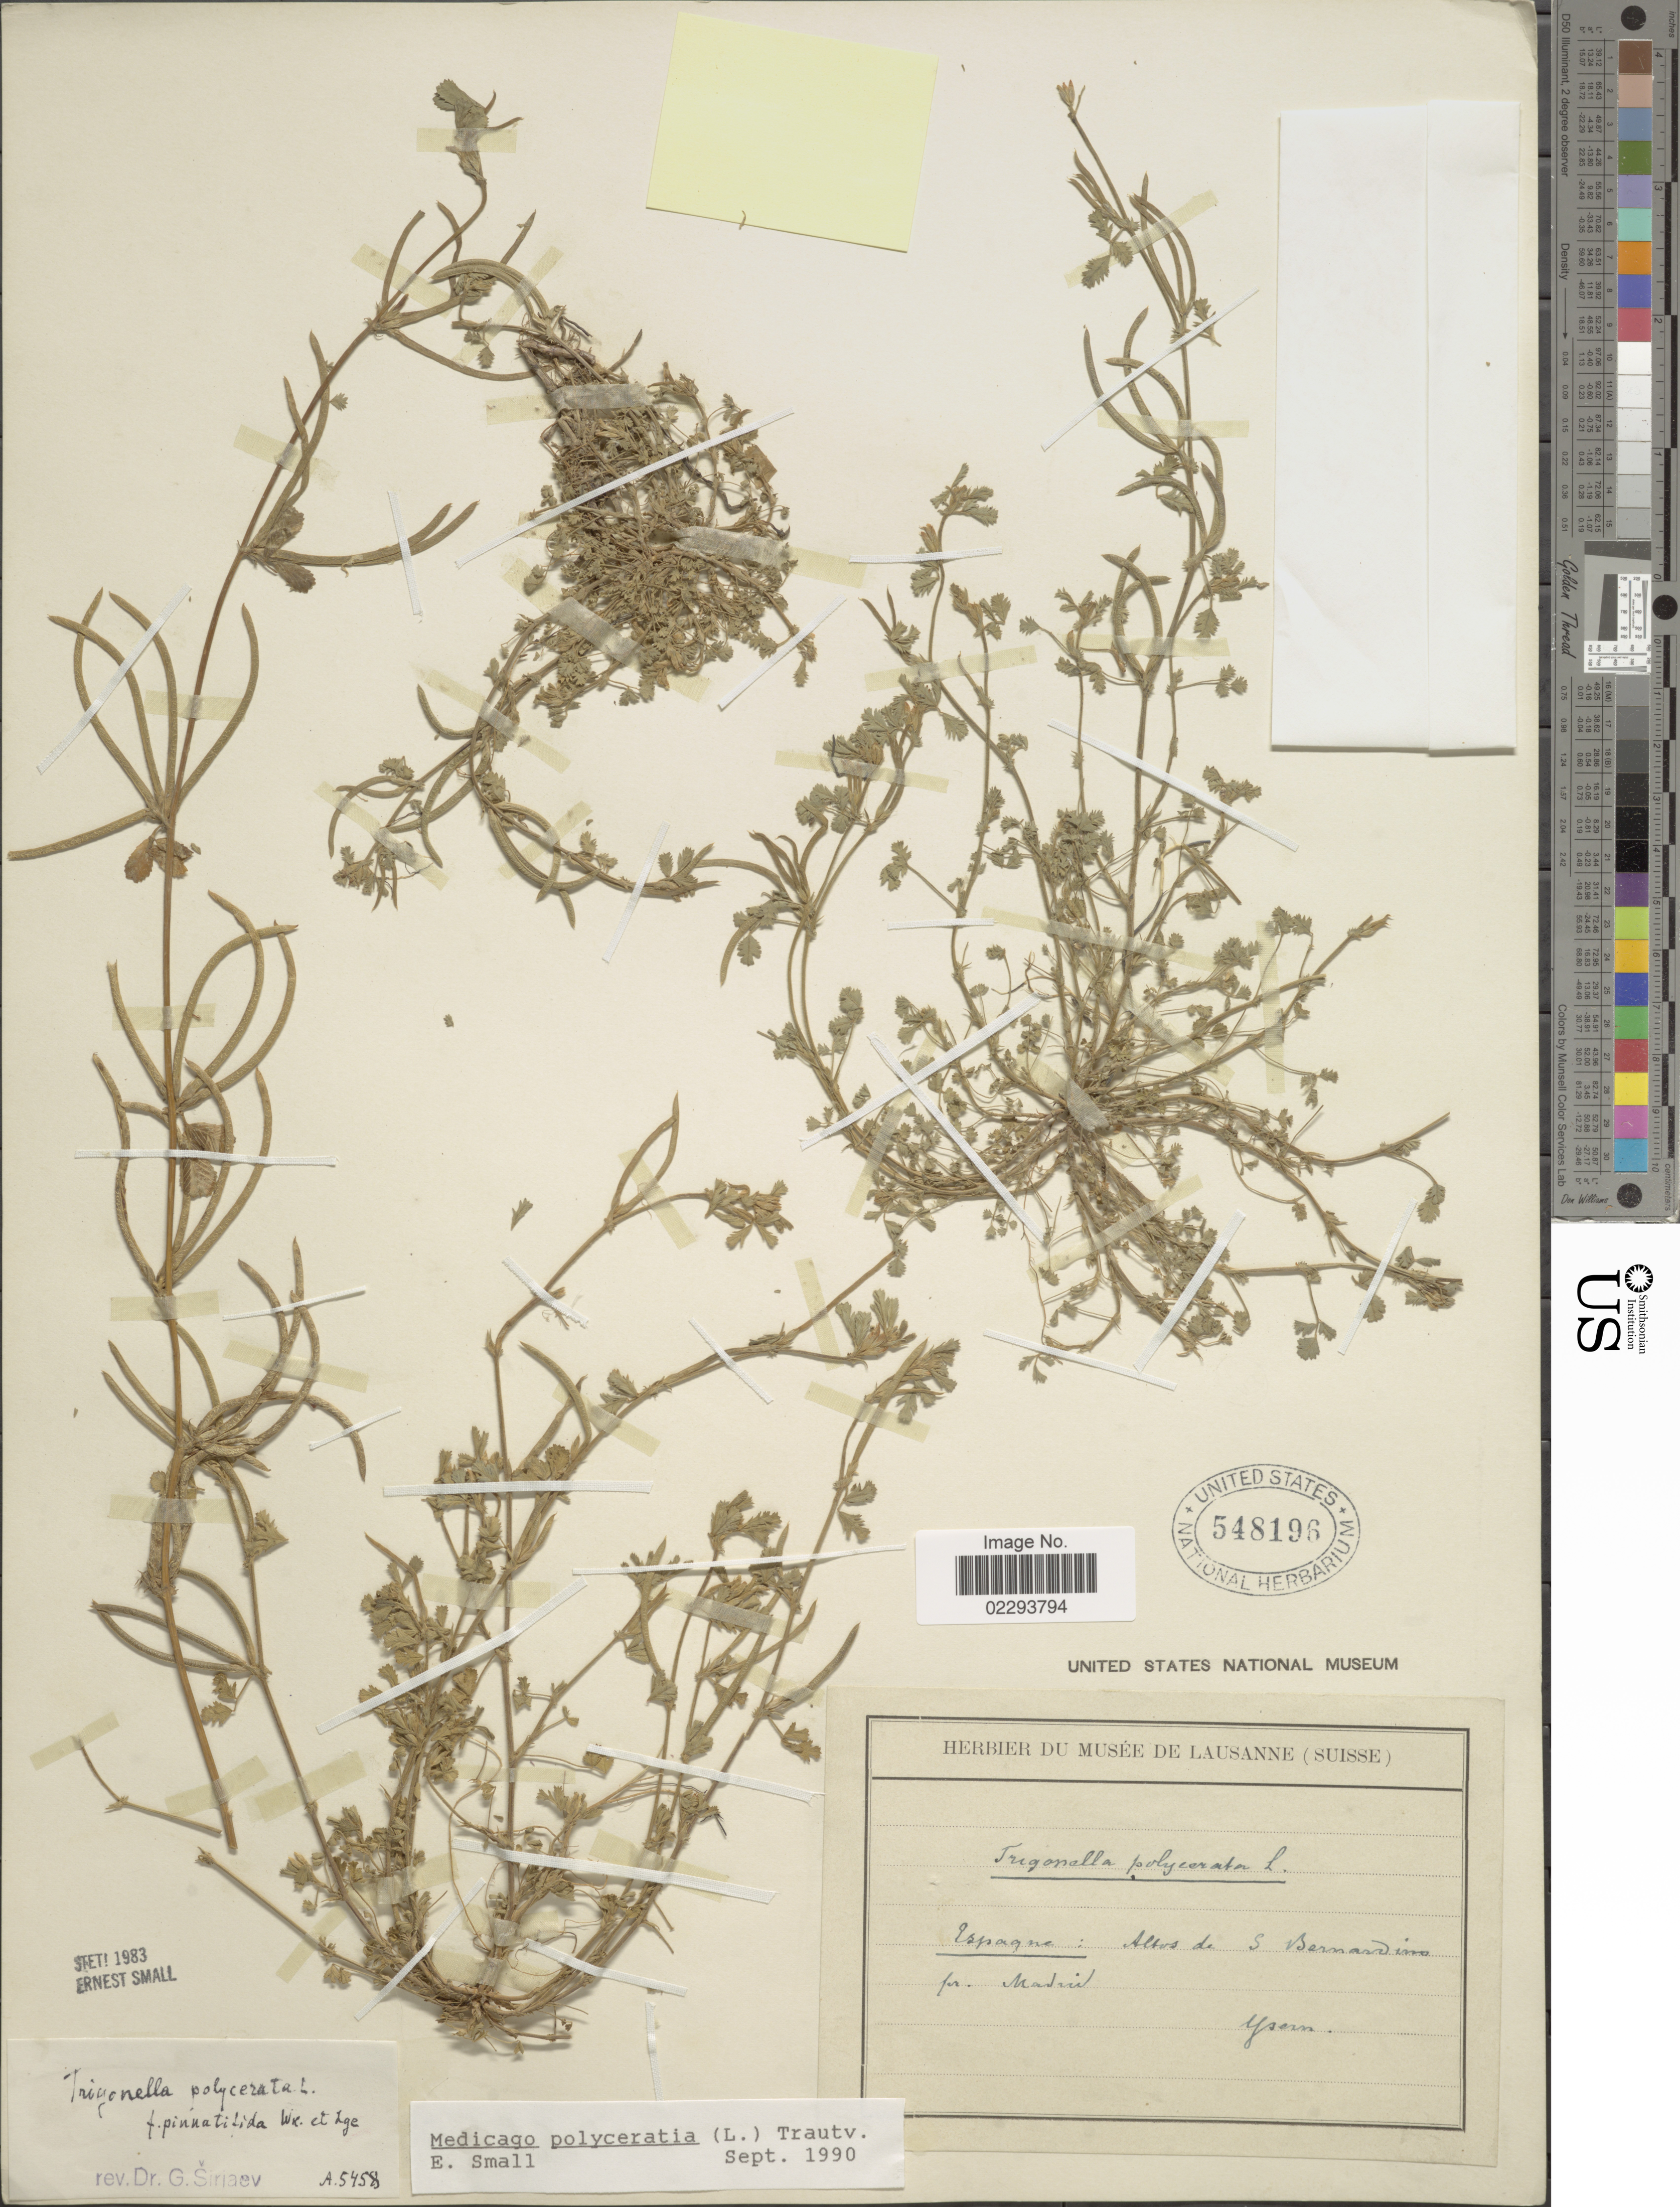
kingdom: Plantae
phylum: Tracheophyta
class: Magnoliopsida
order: Fabales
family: Fabaceae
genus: Medicago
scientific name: Medicago polyceratia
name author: (L.) Trautv.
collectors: Ysern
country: Spain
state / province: Madrid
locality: Espagne: Allos de S. Bernardino pr. Madrid.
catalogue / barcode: US 548196